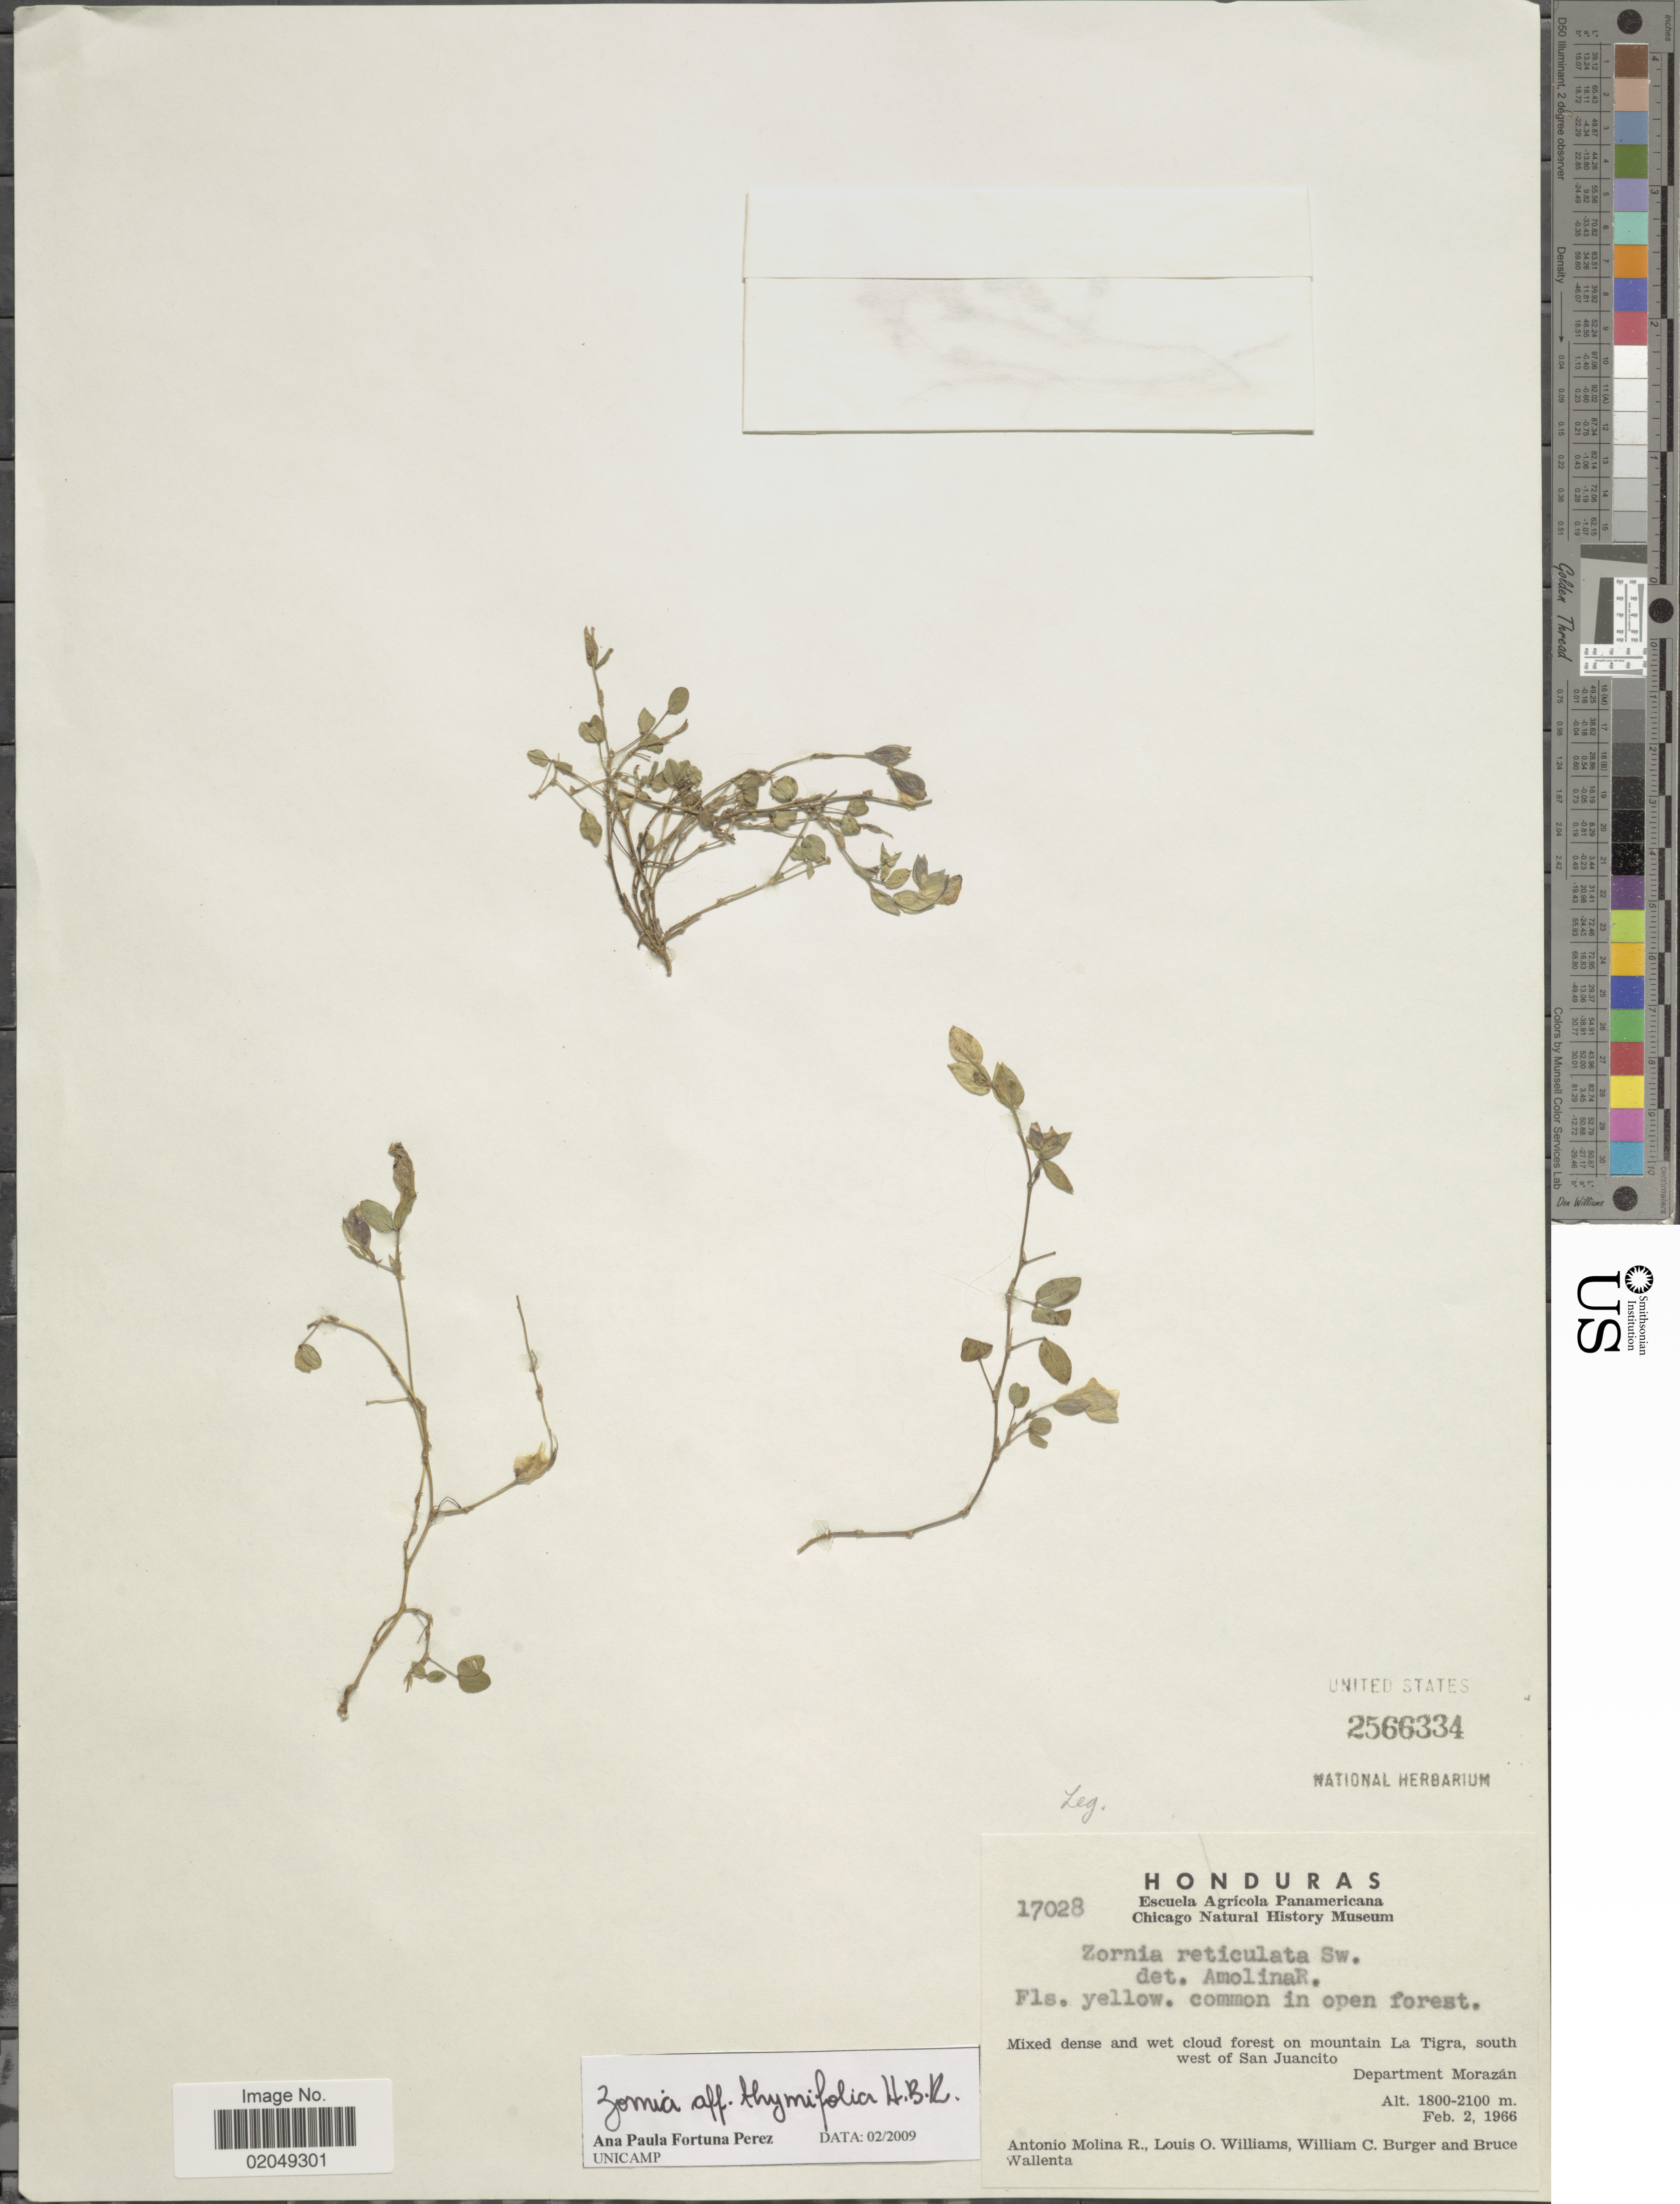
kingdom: Plantae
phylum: Tracheophyta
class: Magnoliopsida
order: Fabales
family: Fabaceae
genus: Zornia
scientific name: Zornia thymifolia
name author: Kunth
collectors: A. Molina R., L. O. Williams, W. Burger & B. Wallenta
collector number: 17028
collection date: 1966-02-02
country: Honduras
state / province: Fco. Morazán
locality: Mixed dense and wet cloud forest on mountain La Tigra, south west of San Juancito, Department Morazan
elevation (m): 1800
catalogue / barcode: US 2566334